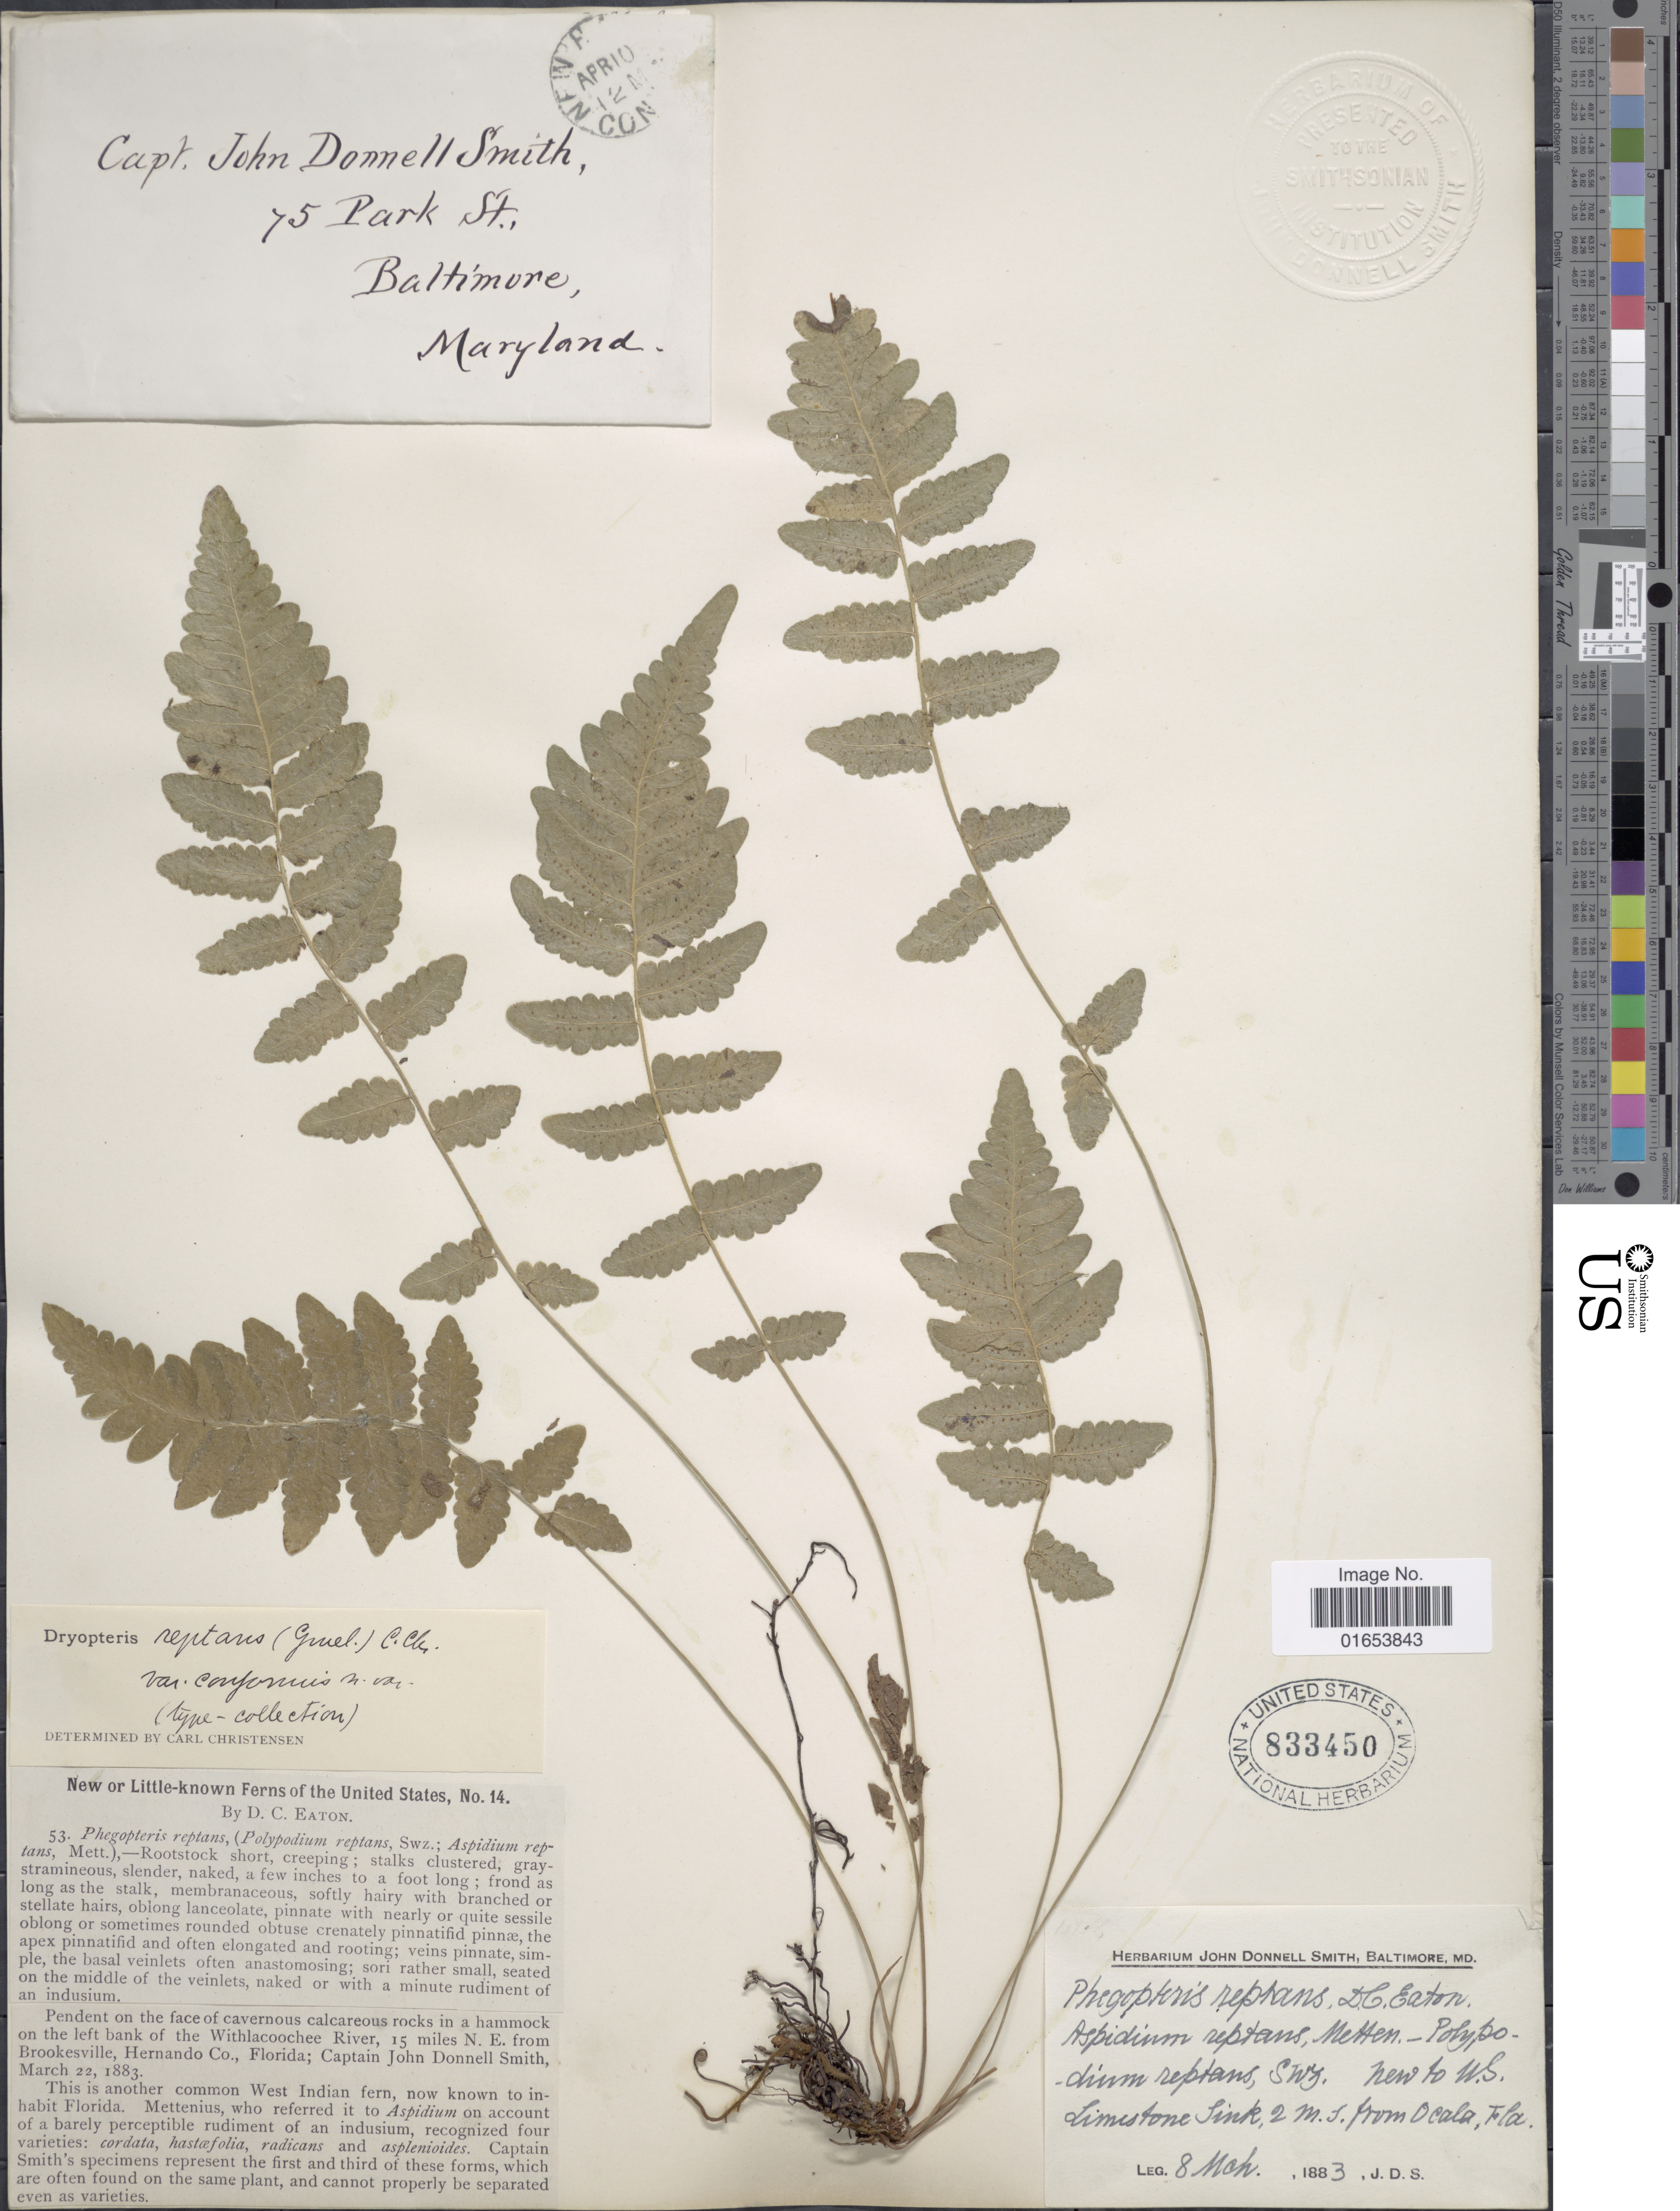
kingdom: Plantae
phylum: Tracheophyta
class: Polypodiopsida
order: Polypodiales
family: Thelypteridaceae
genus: Goniopteris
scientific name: Goniopteris reptans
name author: (J.F. Gmel.) C. Presl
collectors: J. Donnell Smith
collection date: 1883-03-08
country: United States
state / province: Florida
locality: Limestone sink, 2 m.I. from Ocala, Fla.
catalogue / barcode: US 833450